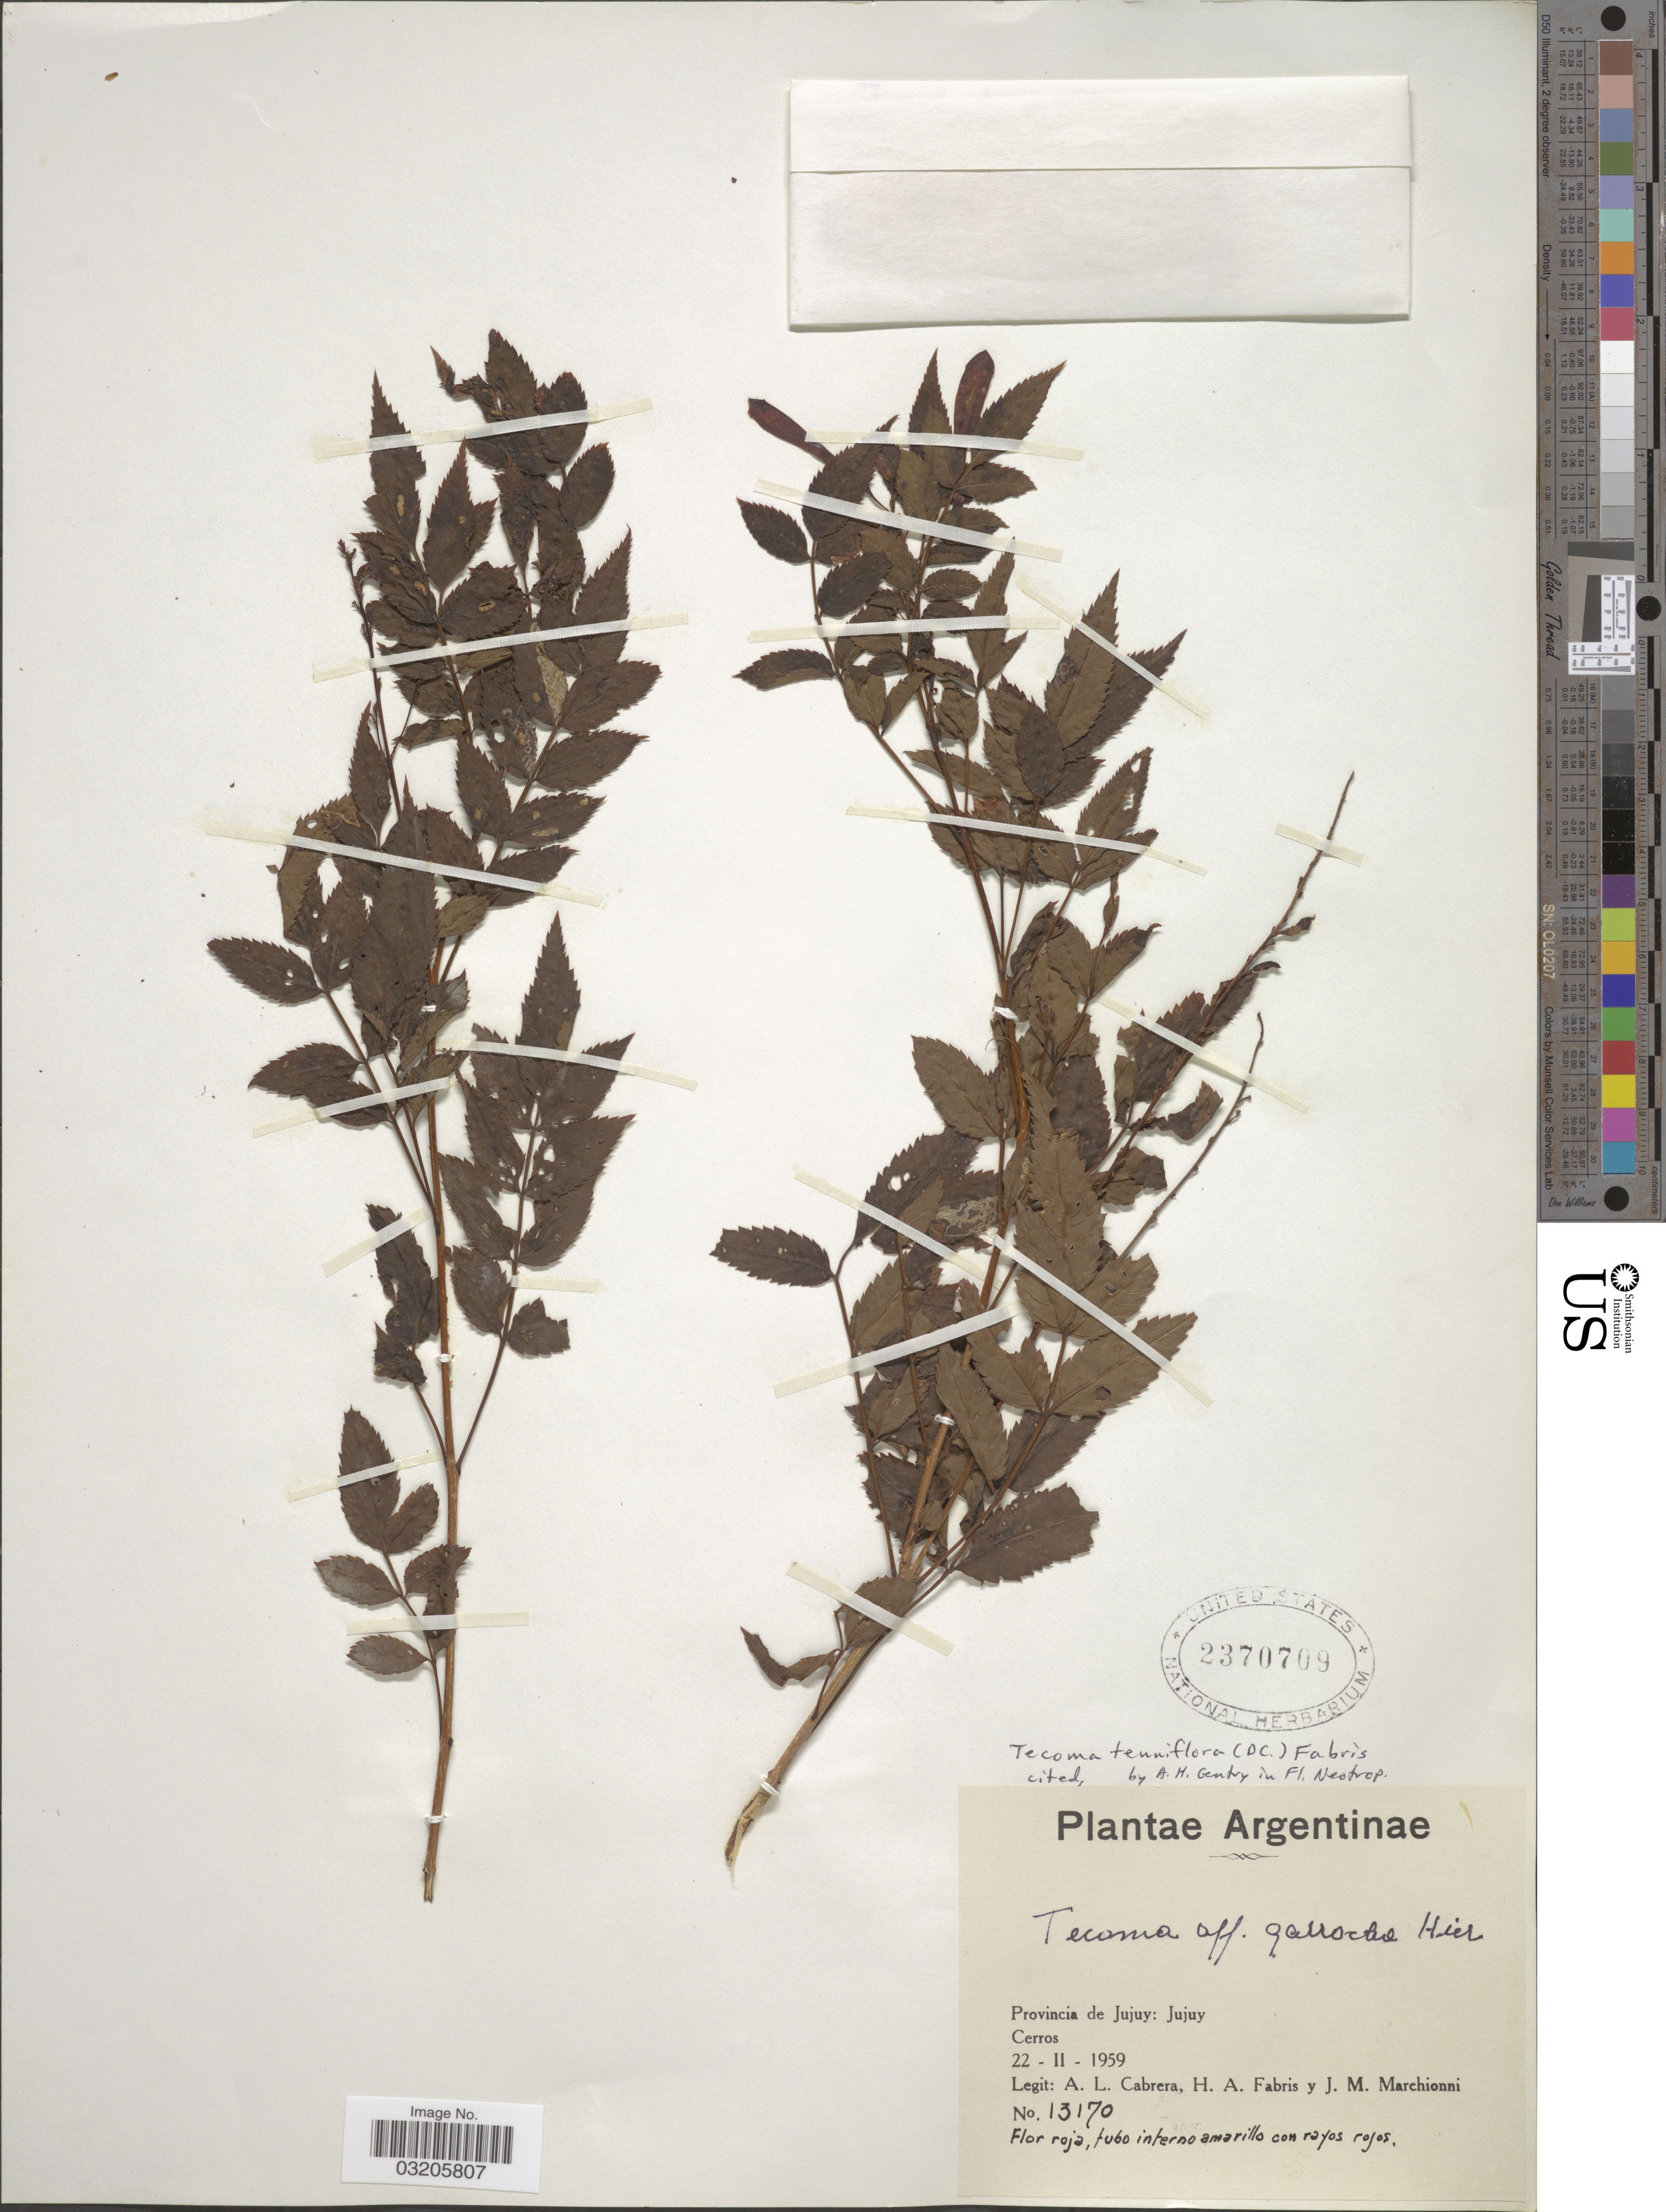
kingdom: Plantae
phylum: Tracheophyta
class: Magnoliopsida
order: Lamiales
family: Bignoniaceae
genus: Tecoma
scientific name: Tecoma tenuiflora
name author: (DC.) Fabris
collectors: A. L. Cabrera, H. A. Fabris & J. Marchionni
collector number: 13170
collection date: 1959-11-22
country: Argentina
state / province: Jujuy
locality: Jujuy. Cerros.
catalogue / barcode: US 2370709